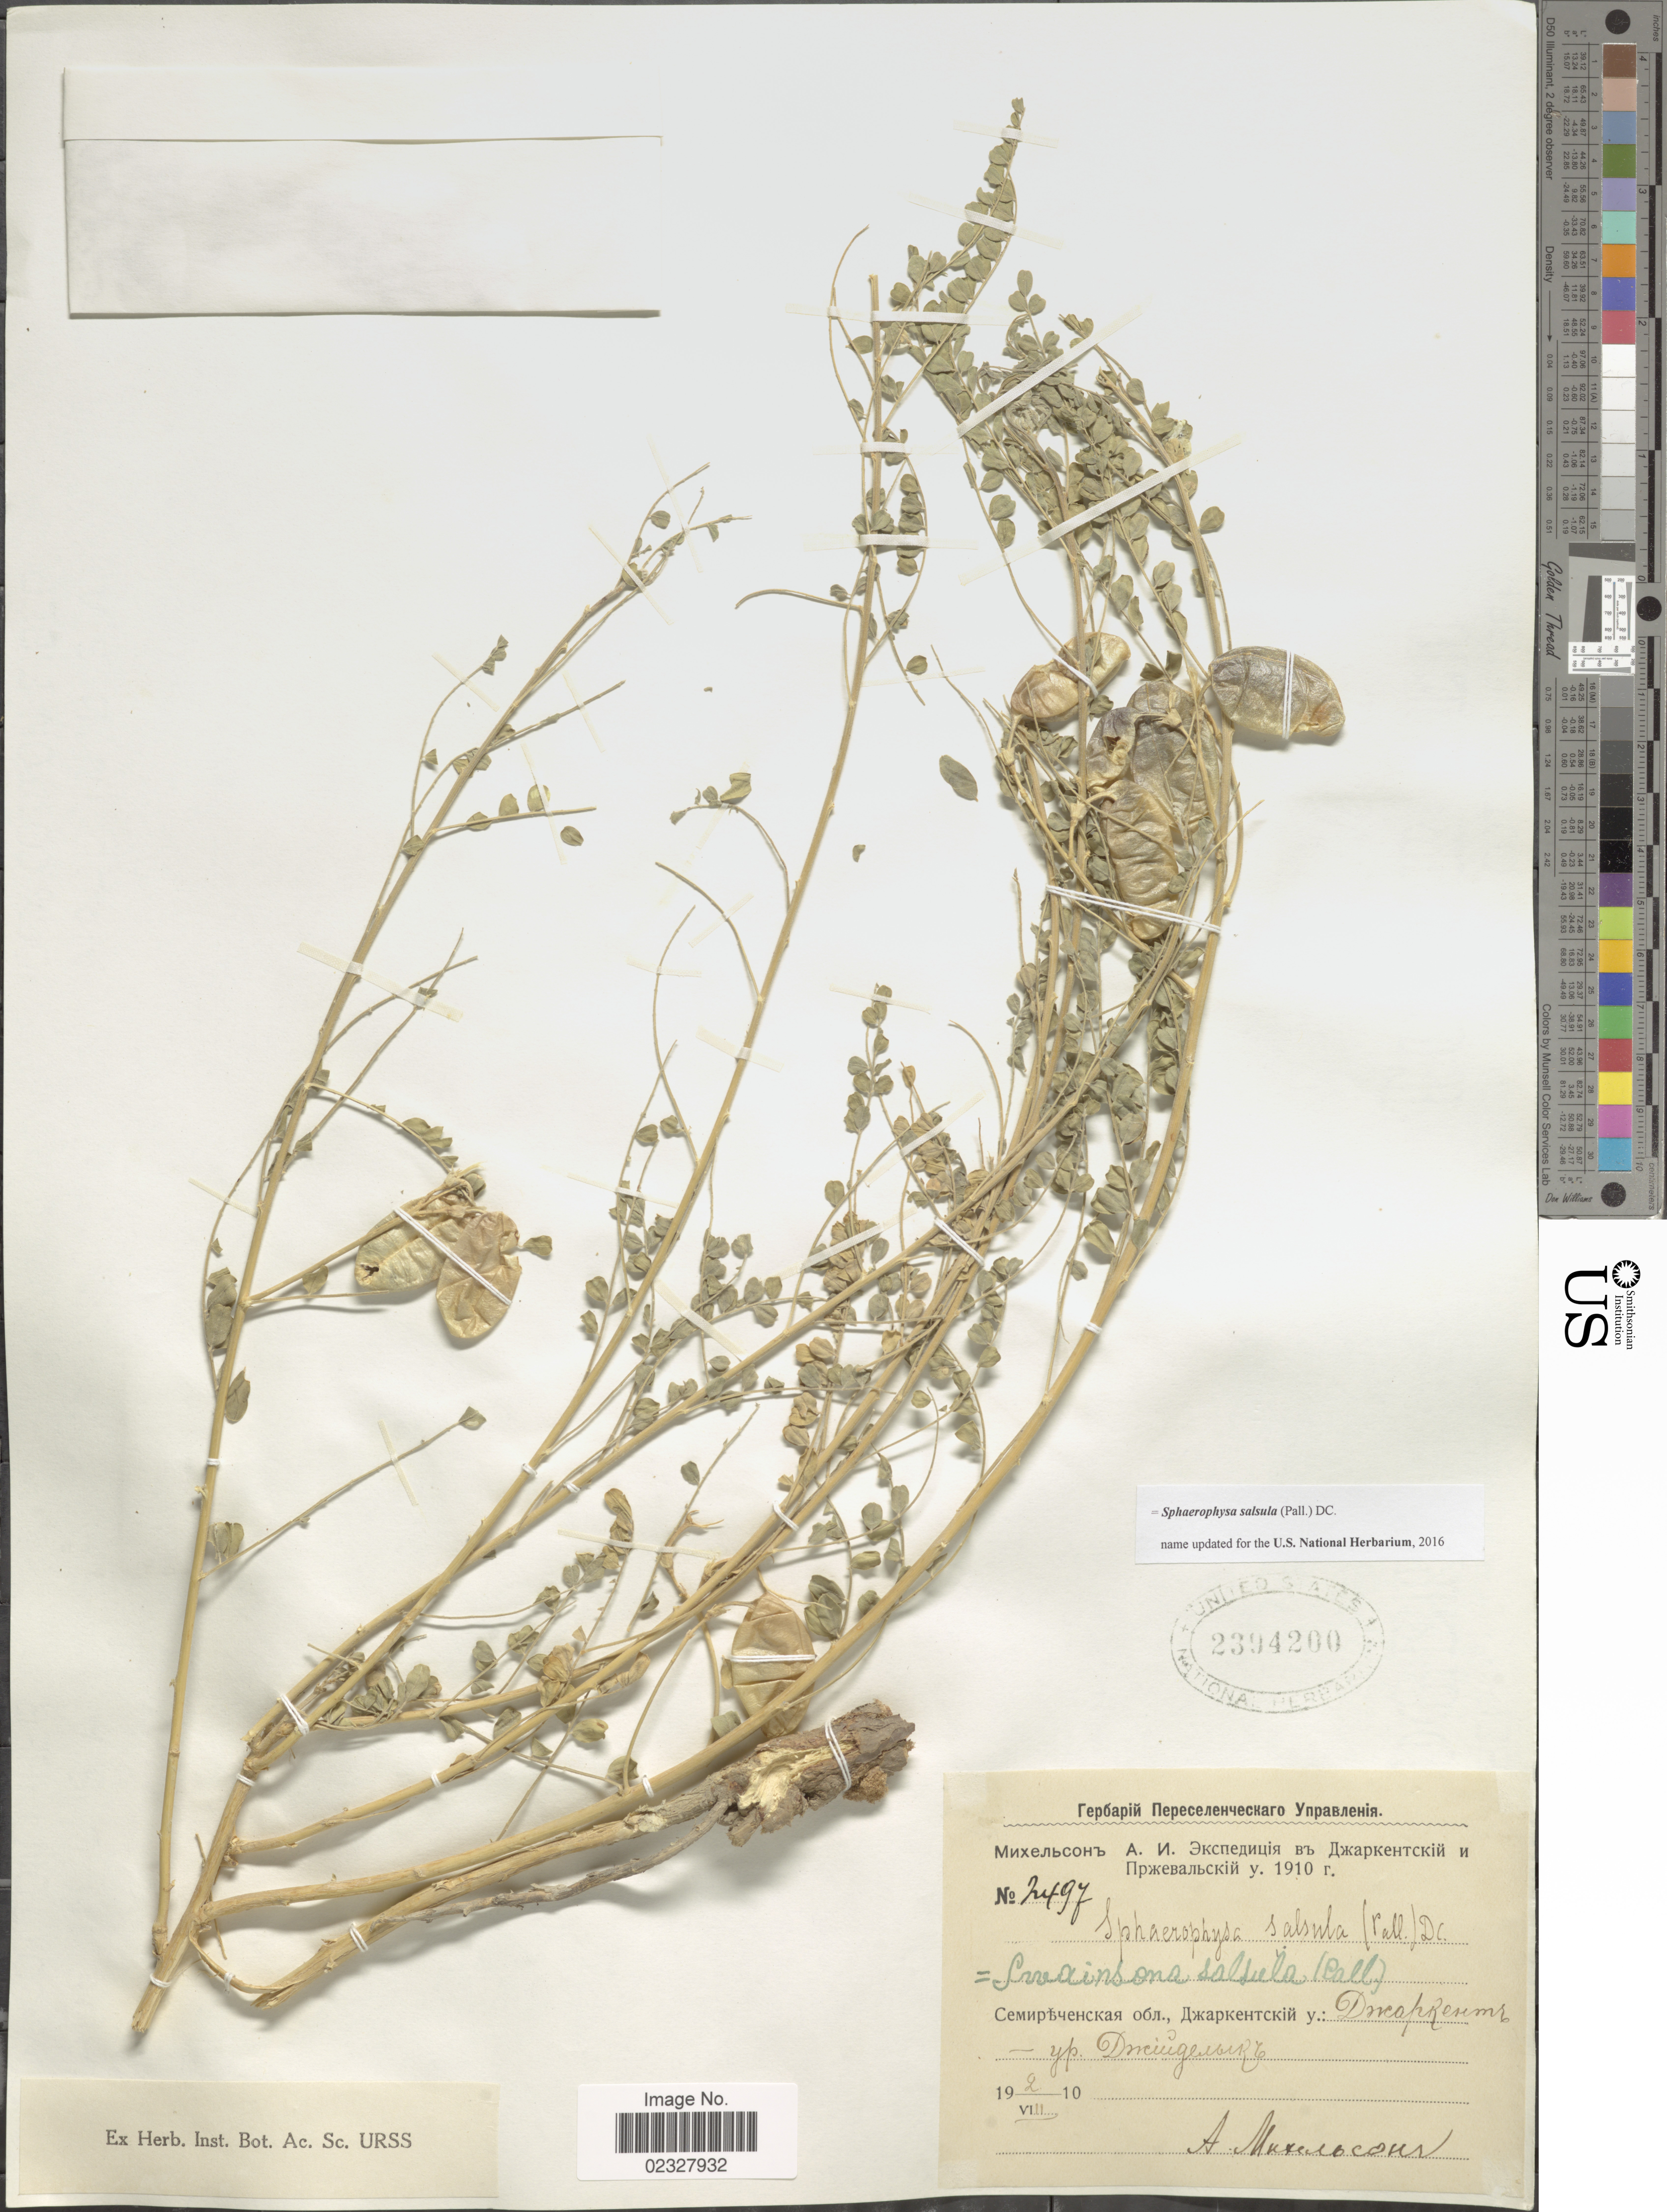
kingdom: Plantae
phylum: Tracheophyta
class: Magnoliopsida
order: Fabales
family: Fabaceae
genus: Sphaerophysa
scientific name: Sphaerophysa salsula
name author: (Pall.) DC.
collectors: A. Mikhelson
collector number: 2497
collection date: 1910-08-02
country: Kazakhstan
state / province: Almaty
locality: Zharkent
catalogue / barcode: US 2394200